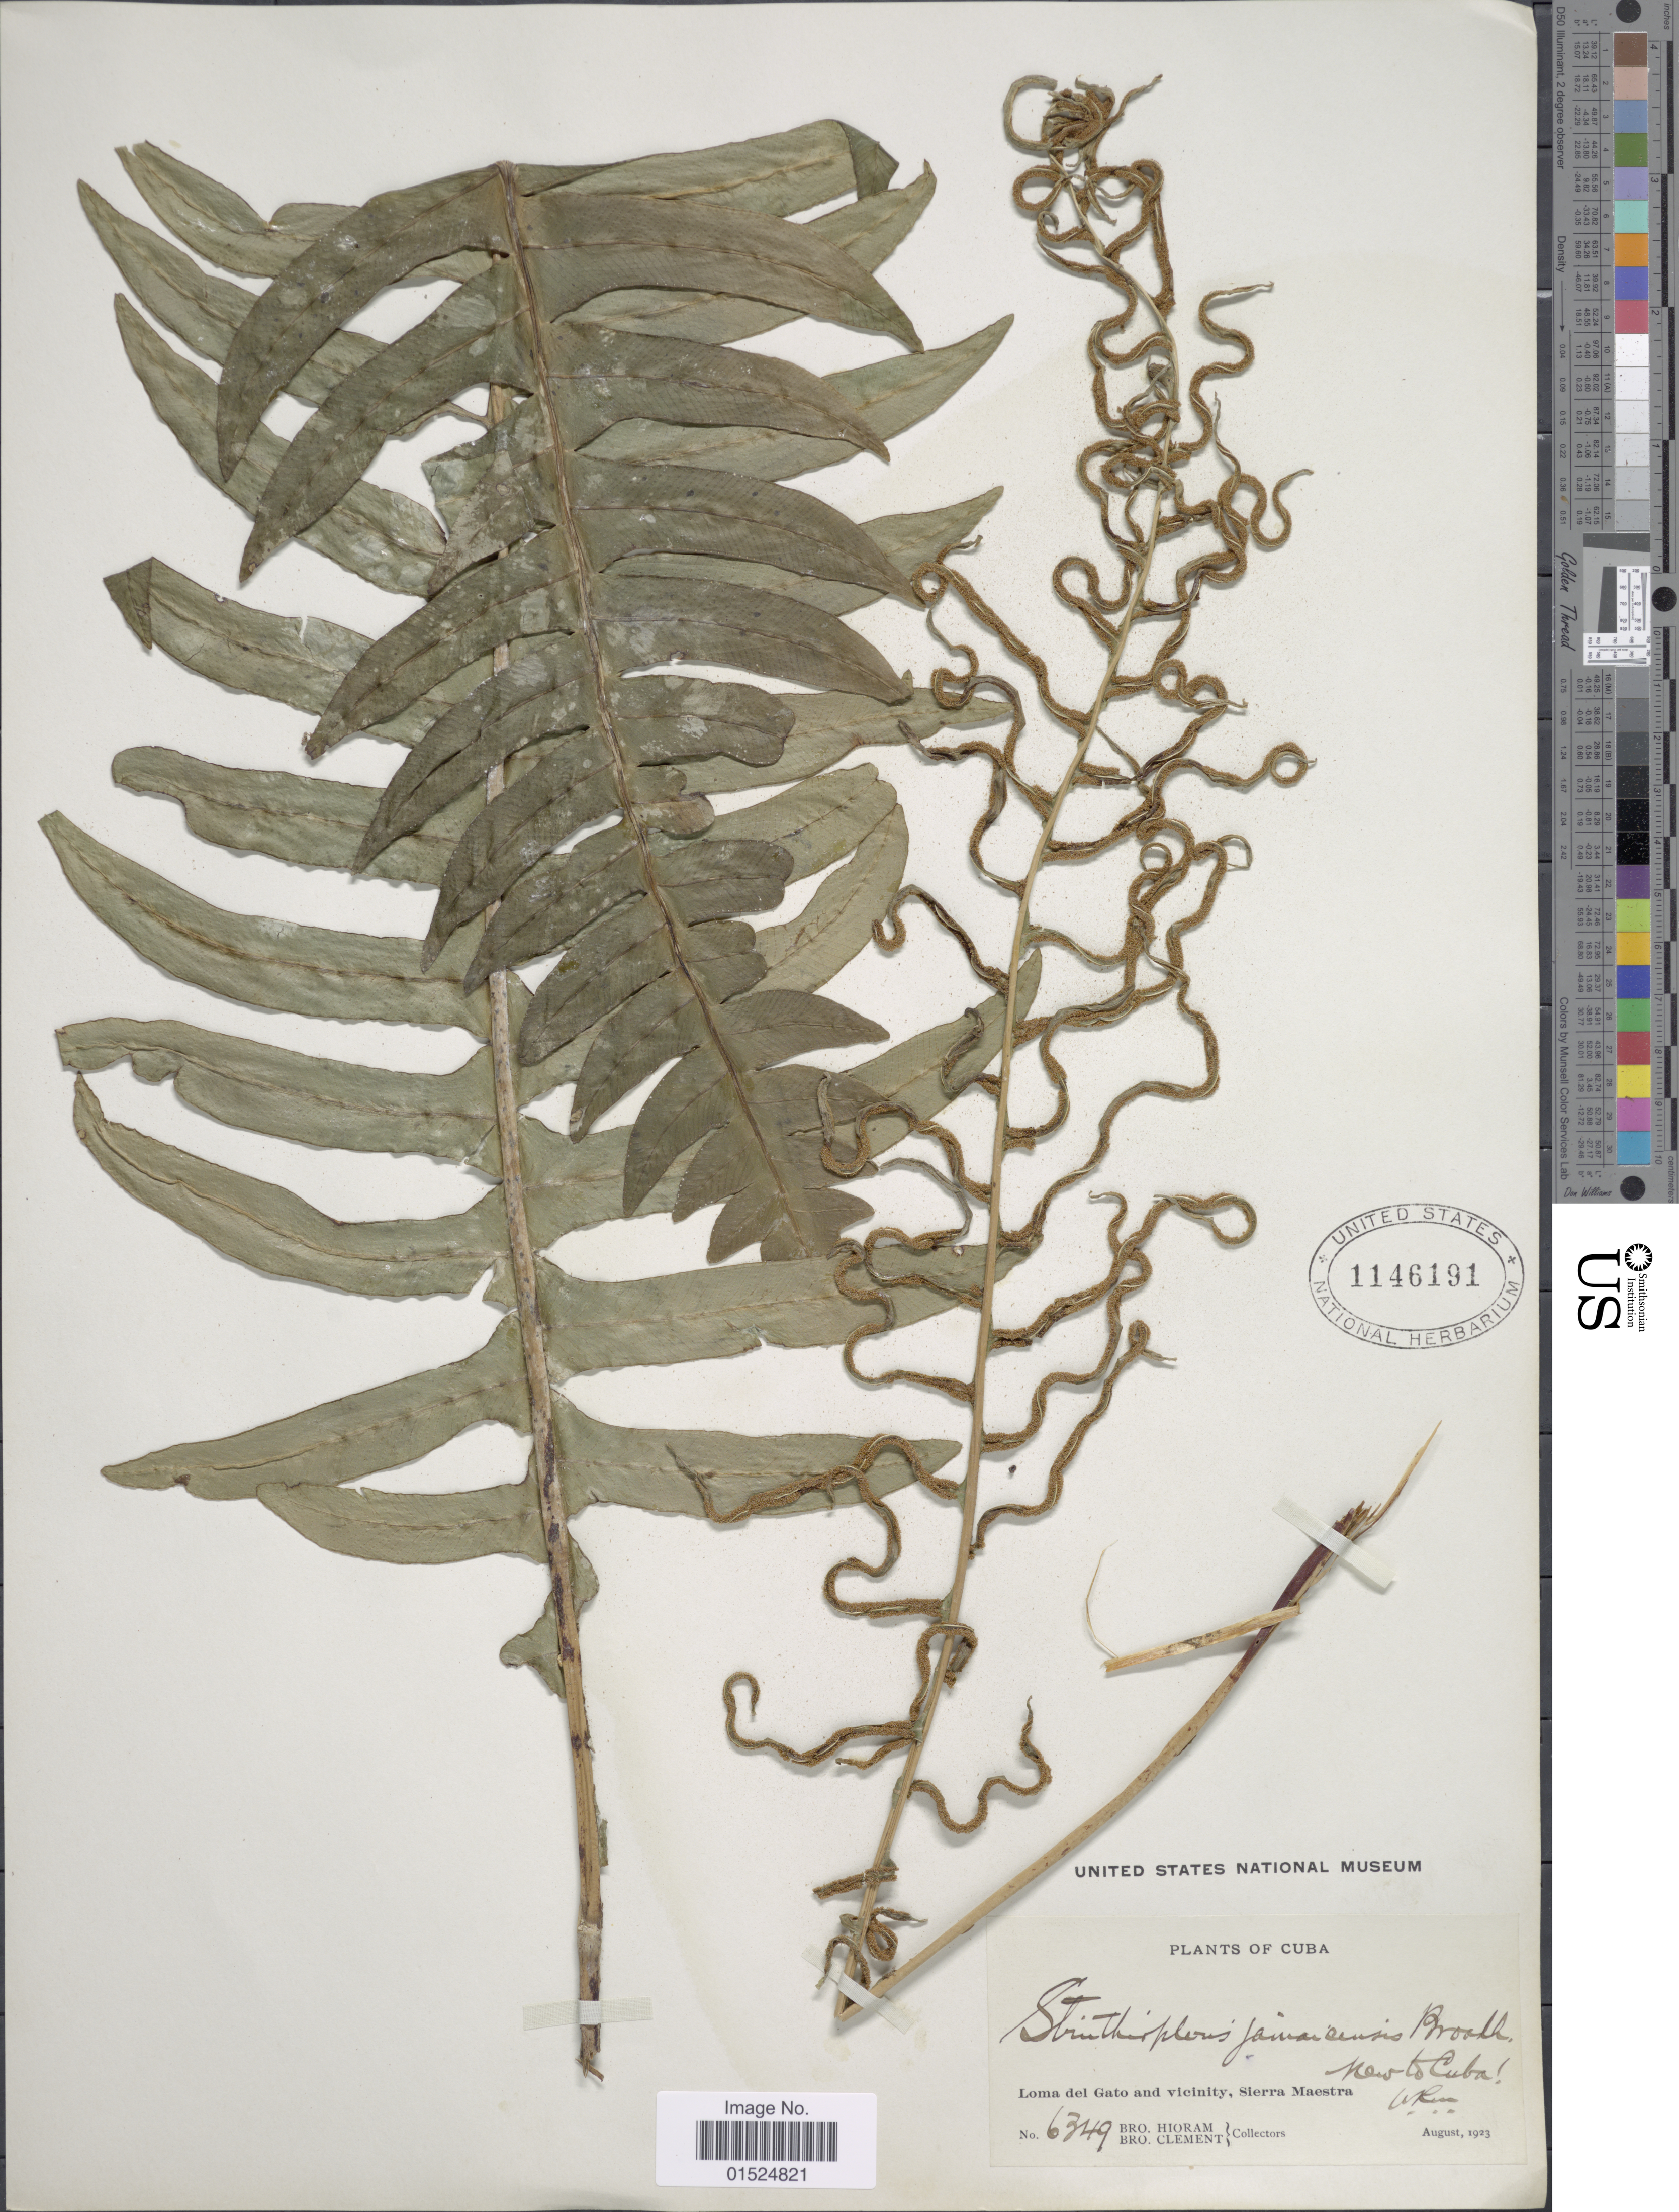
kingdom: Plantae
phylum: Tracheophyta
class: Polypodiopsida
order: Polypodiales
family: Blechnaceae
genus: Blechnum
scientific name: Blechnum jamaicense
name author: (Broadh.) C. Chr.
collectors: Bro. Hioram & B. Clement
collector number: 6349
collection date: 1923-08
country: Cuba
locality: Loma del Gato and vicinity, Sierra Maestra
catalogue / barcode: US 1146191